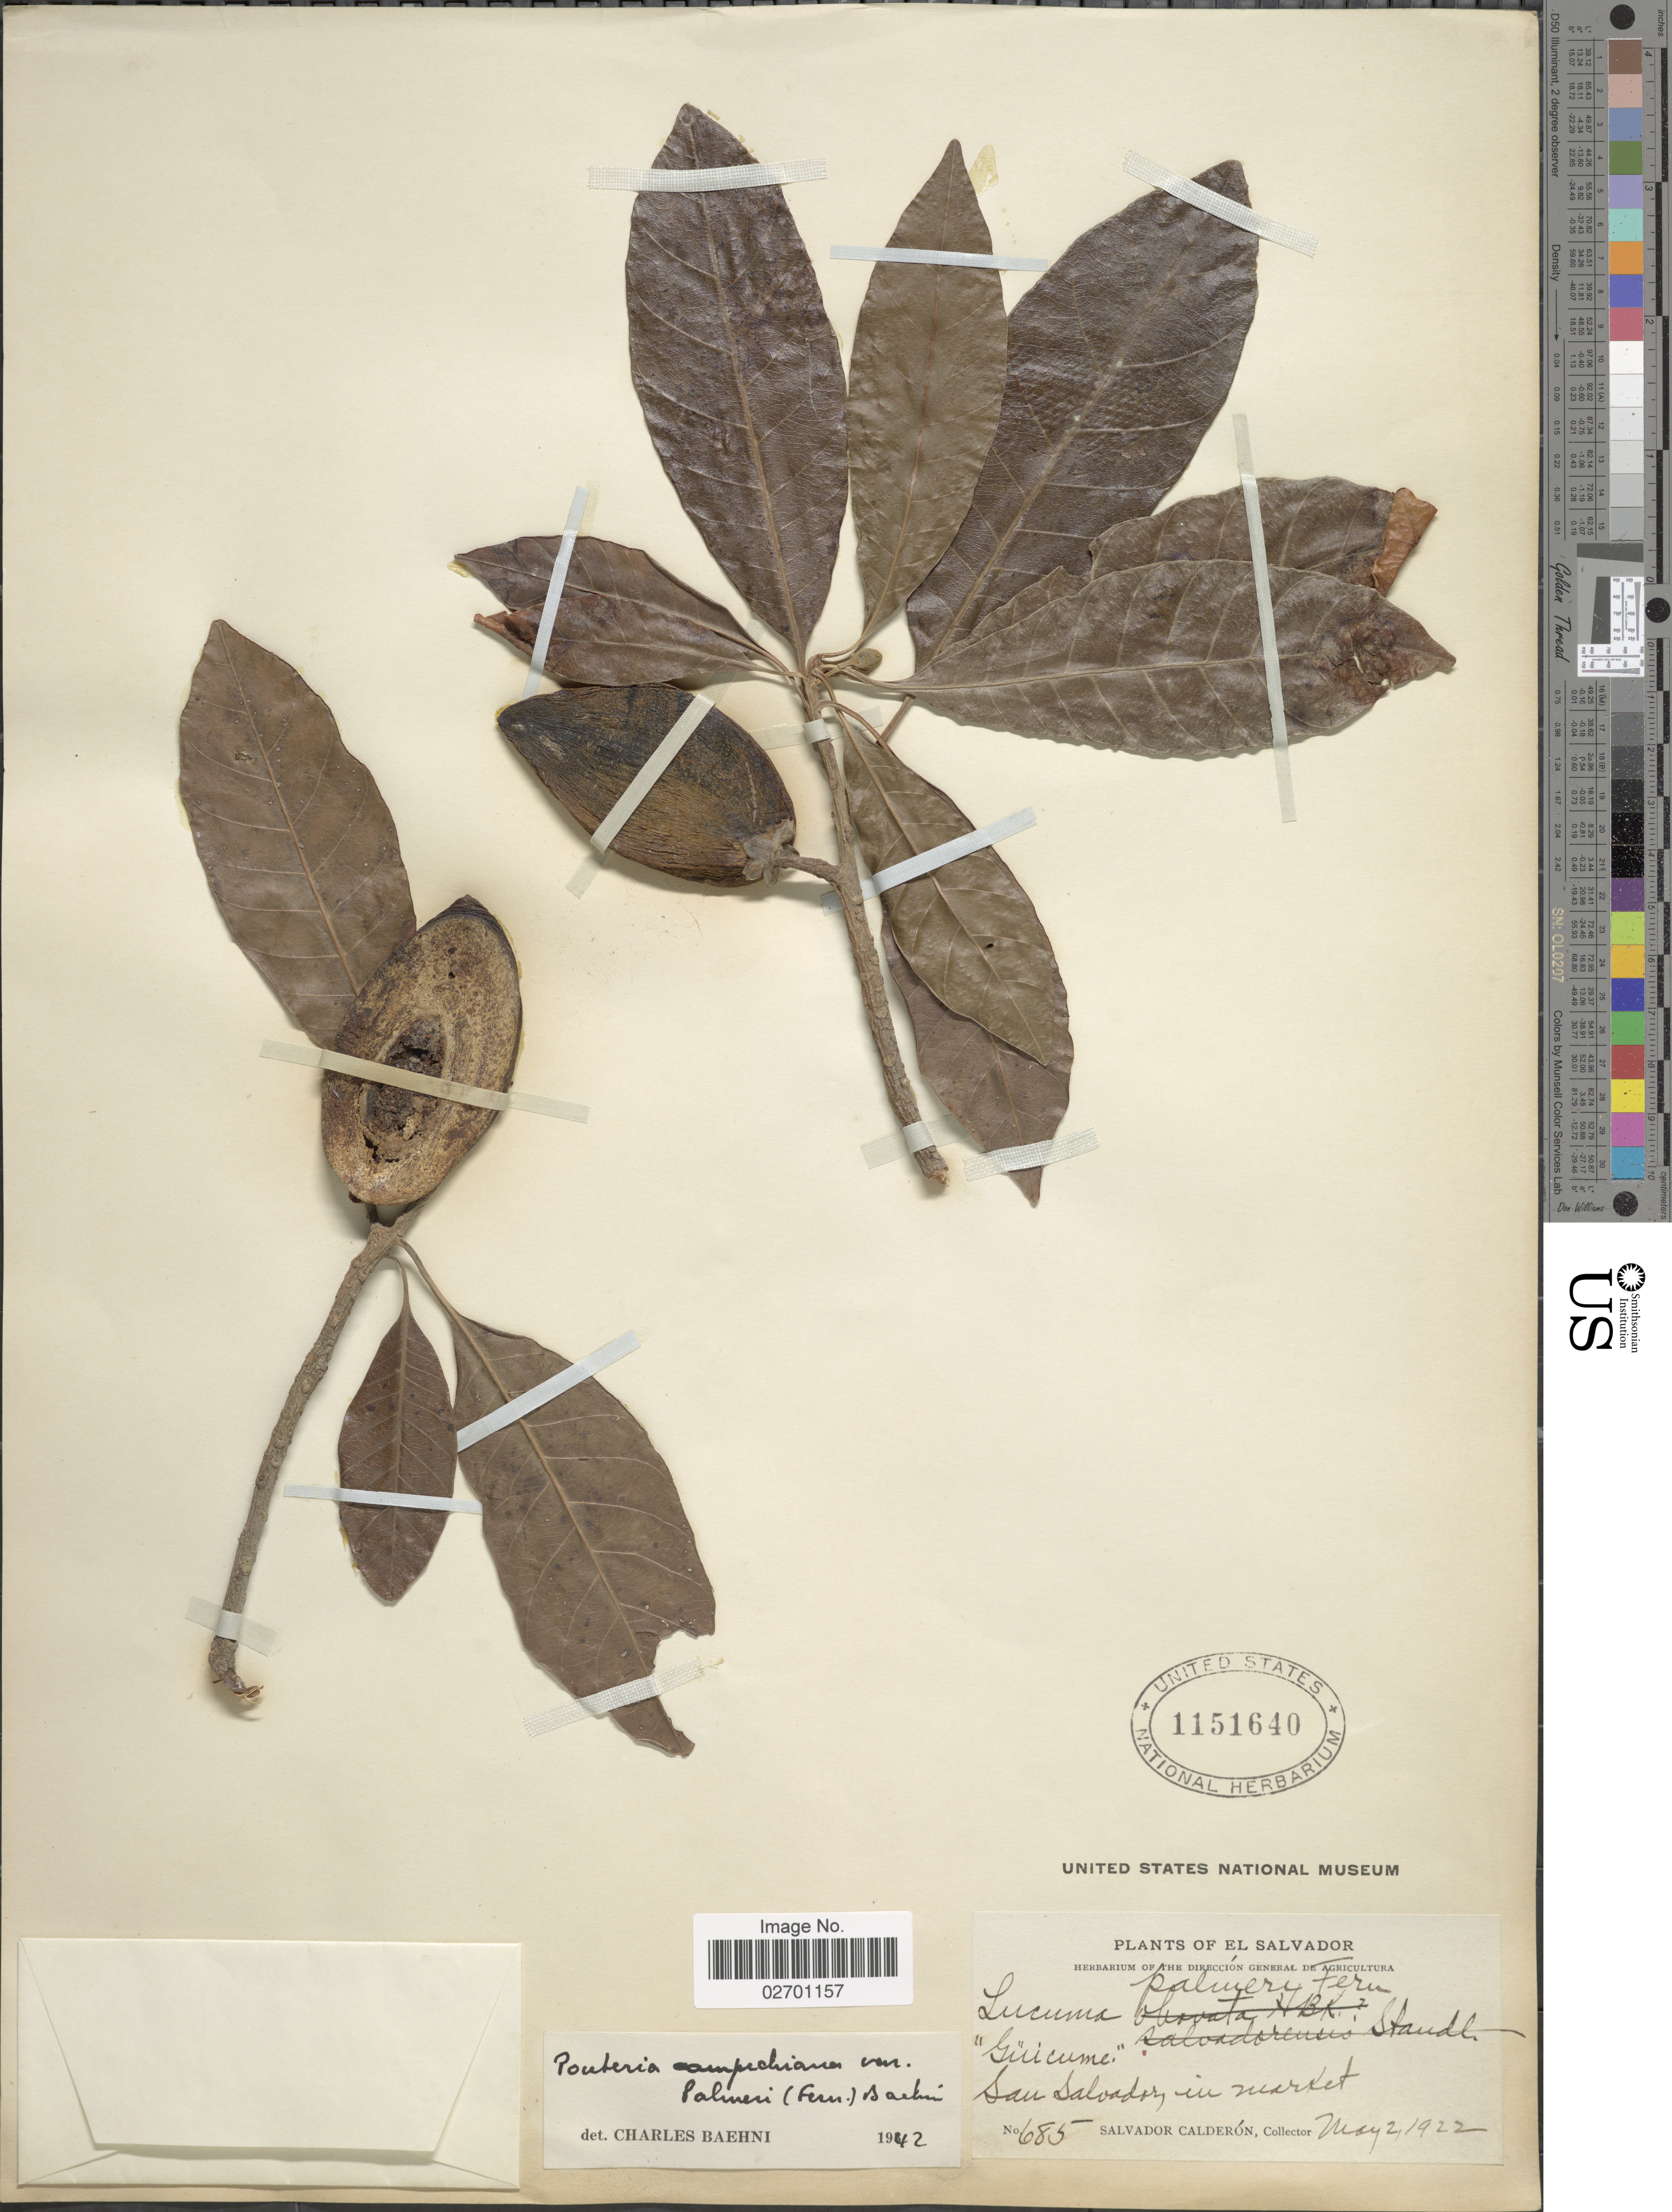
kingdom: Plantae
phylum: Tracheophyta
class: Magnoliopsida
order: Ericales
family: Sapotaceae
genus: Pouteria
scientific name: Pouteria campechiana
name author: (Kunth) Baehni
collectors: S. Calderón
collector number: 685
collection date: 1922-05-02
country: El Salvador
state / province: San Salvador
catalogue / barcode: US 1151640